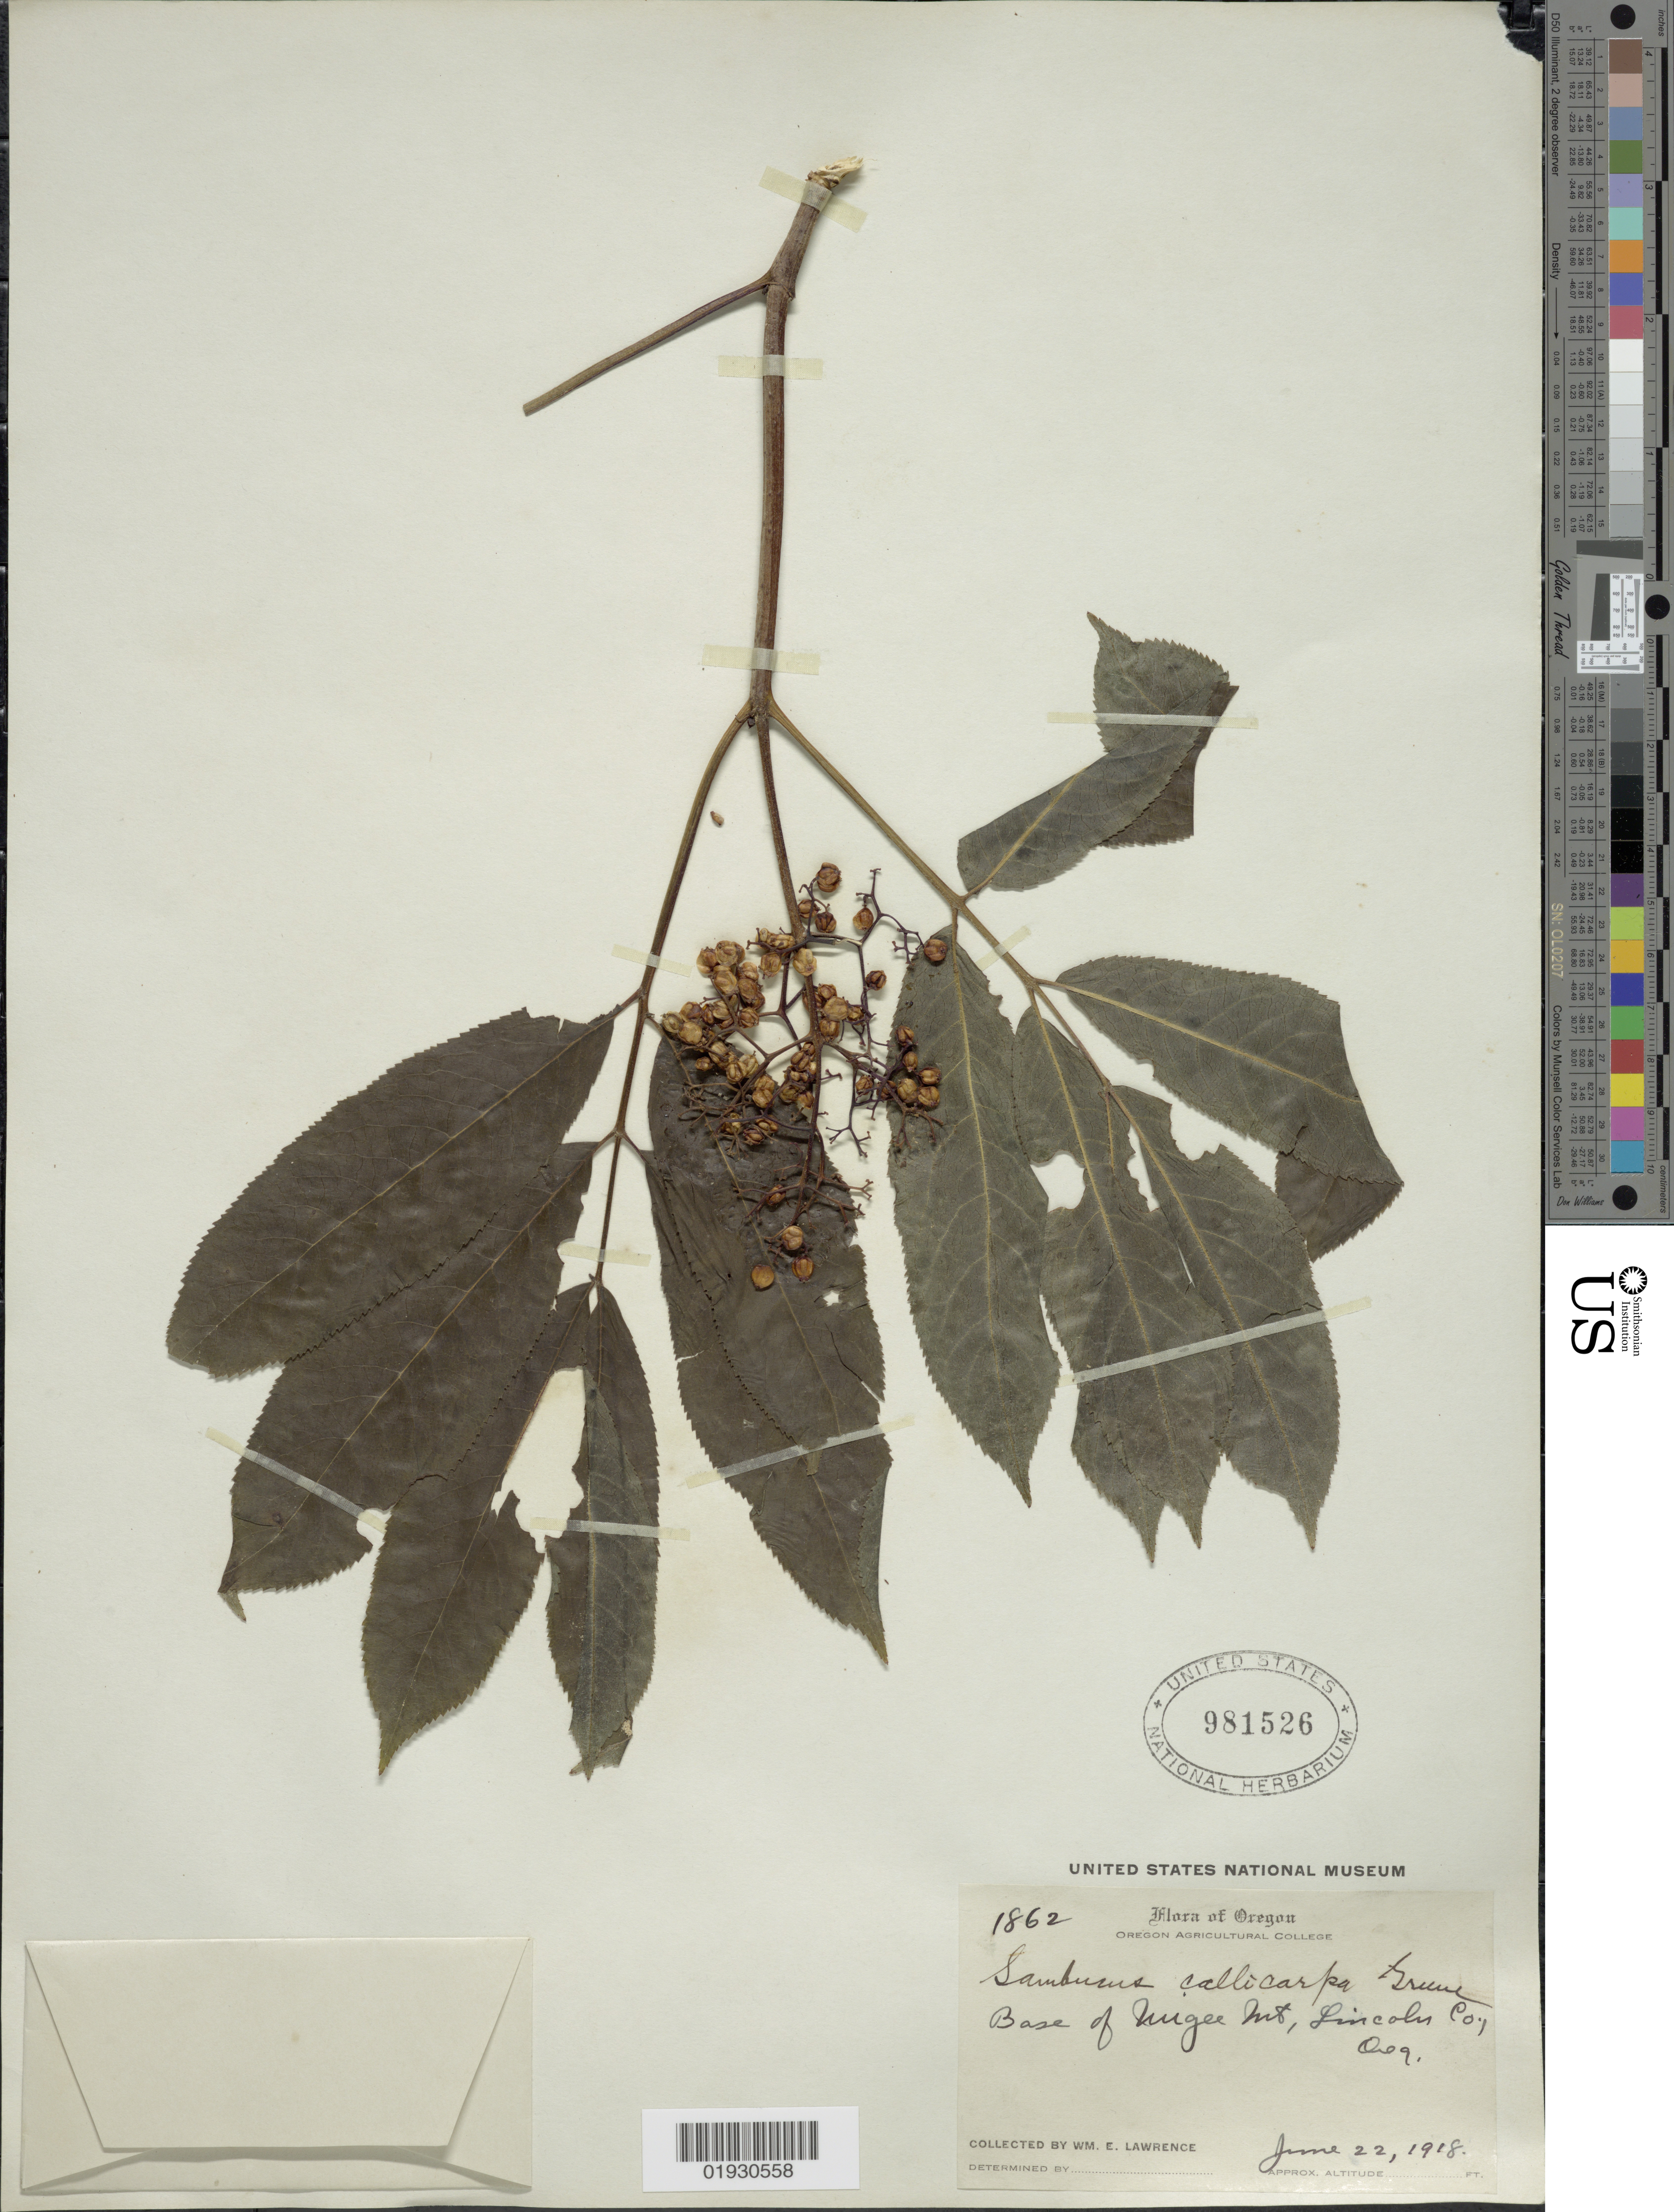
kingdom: Plantae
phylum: Tracheophyta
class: Magnoliopsida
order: Dipsacales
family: Viburnaceae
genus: Sambucus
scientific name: Sambucus callicarpa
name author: Greene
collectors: W. Lawrence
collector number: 1862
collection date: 1918-06-22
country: United States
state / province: Oregon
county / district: Lincoln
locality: Base of Migee Mt, Lincoln Co.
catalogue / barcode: US 981526